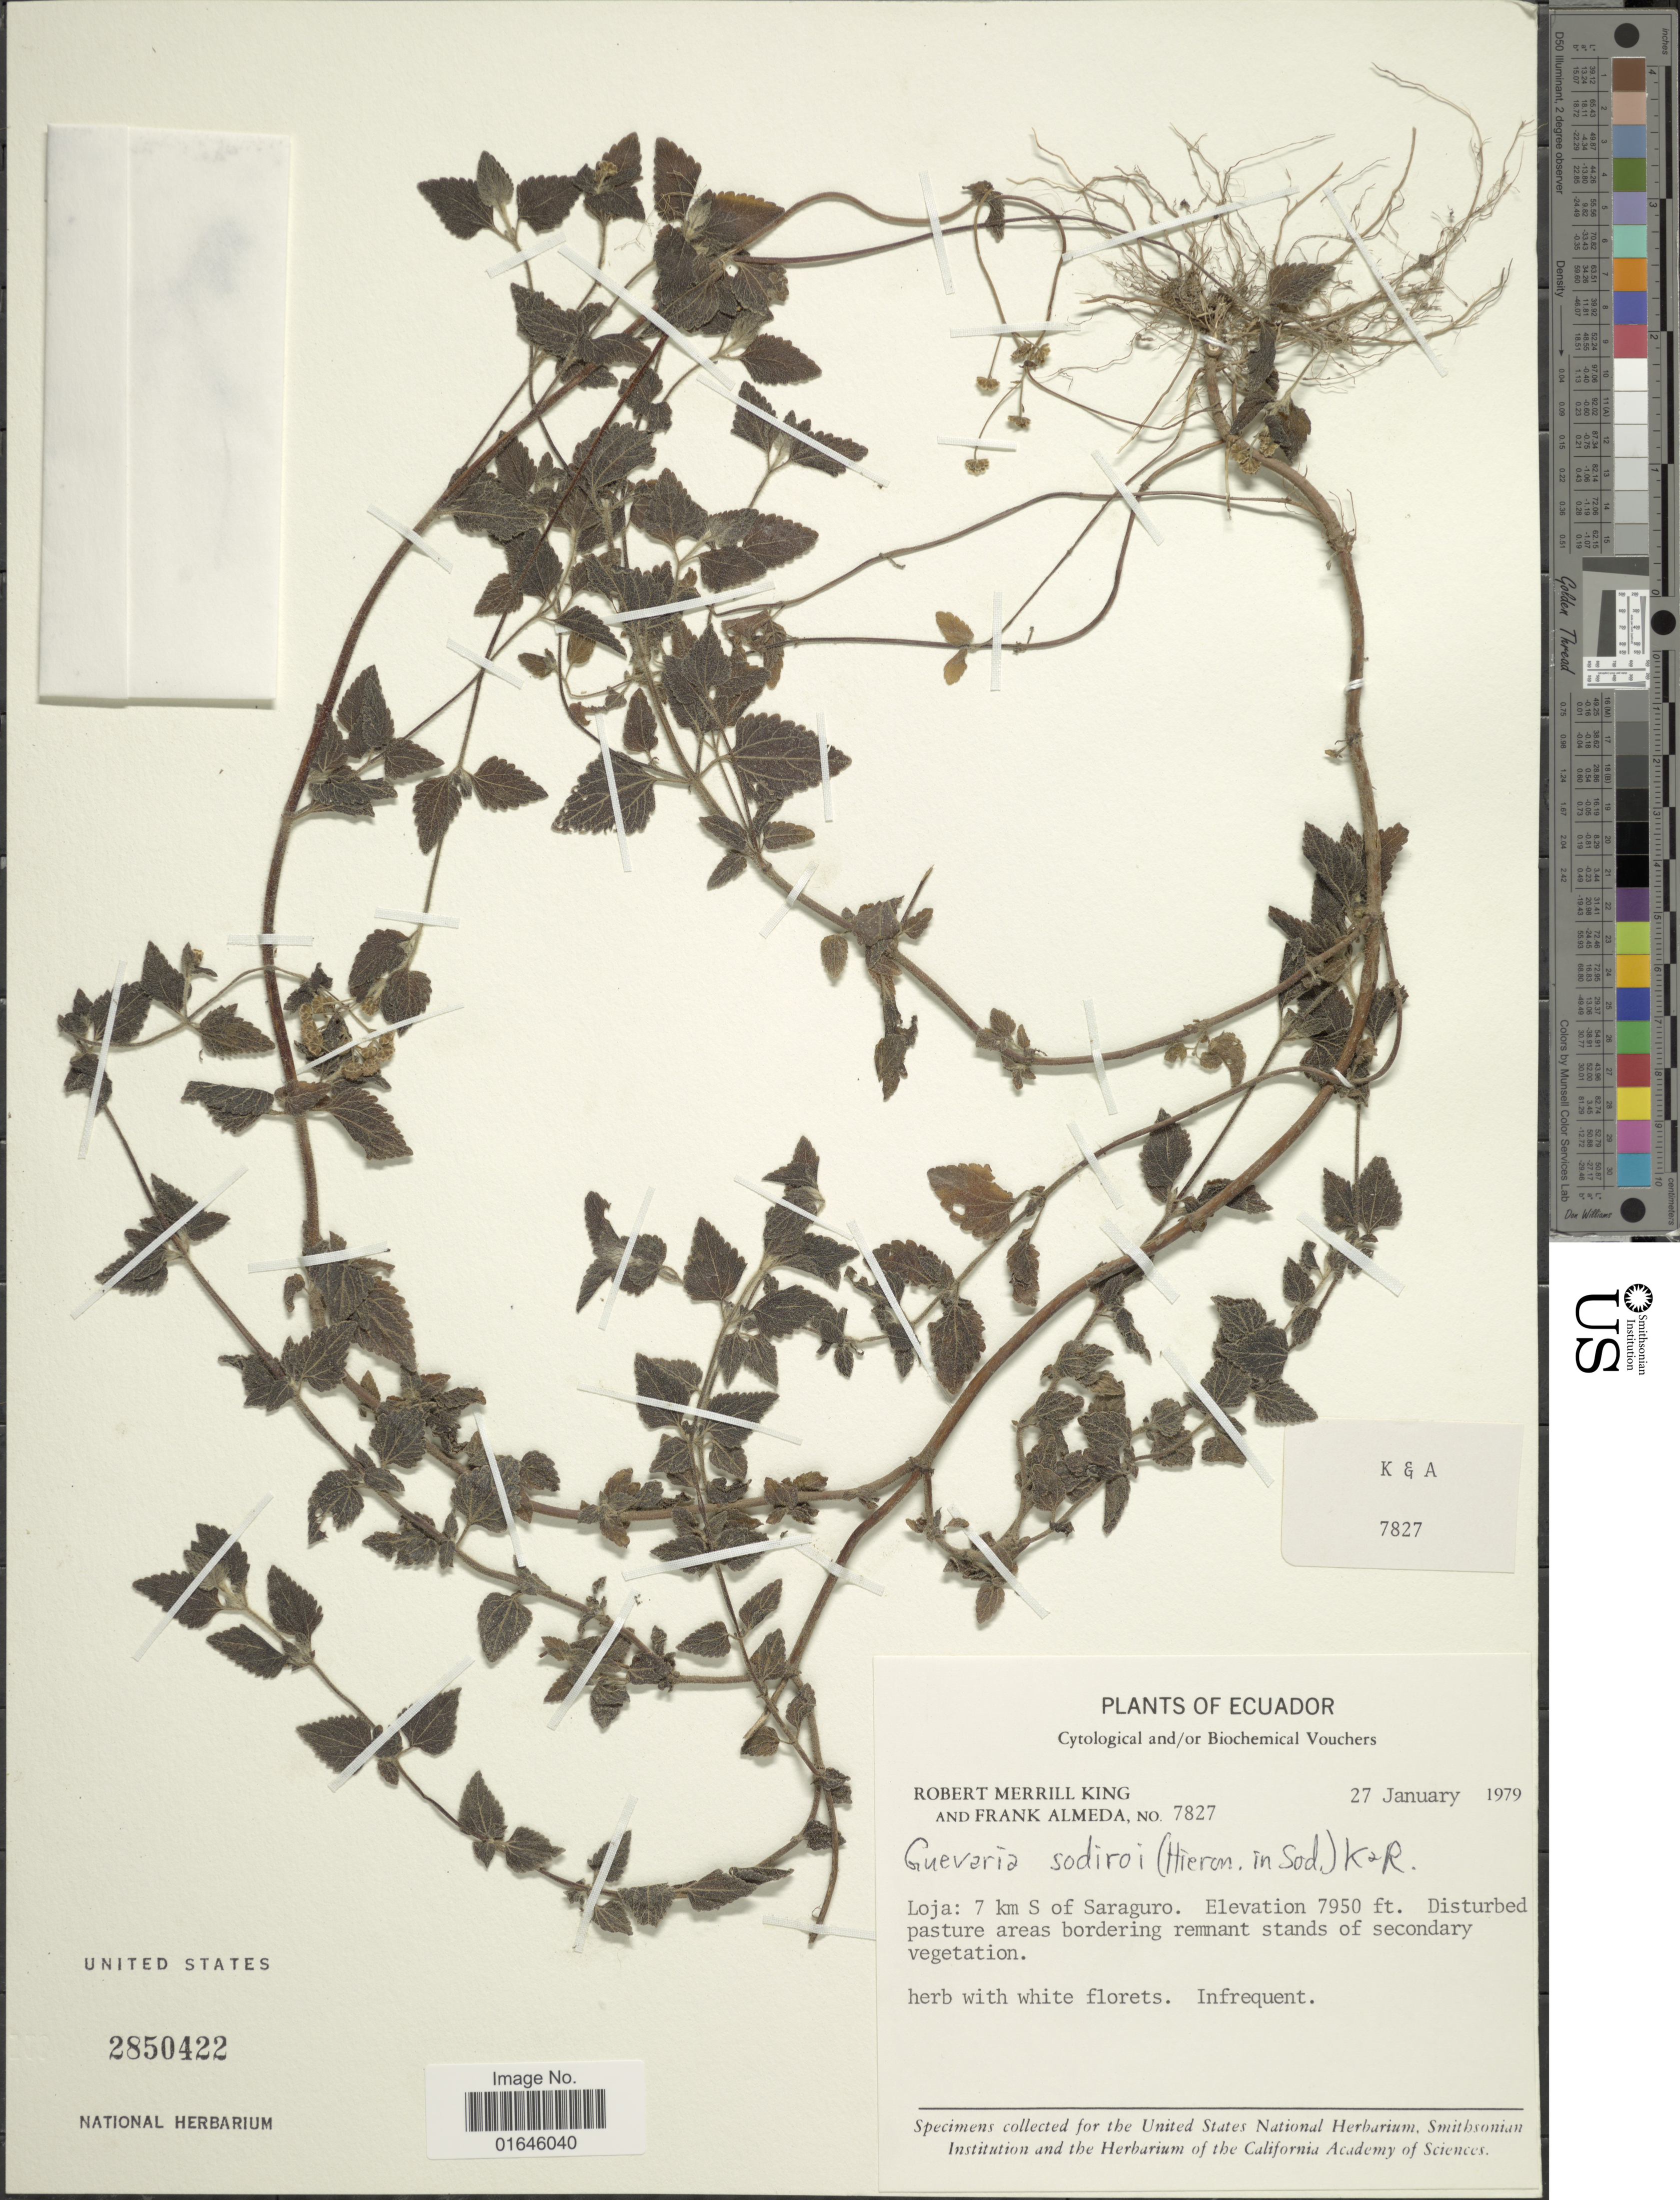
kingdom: Plantae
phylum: Tracheophyta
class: Magnoliopsida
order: Asterales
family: Asteraceae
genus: Guevaria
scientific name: Guevaria alvaroi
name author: R.M. King & H. Rob.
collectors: R. M. King & F. Almeda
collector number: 7827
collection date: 1979-01-27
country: Ecuador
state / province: Loja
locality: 7 km S of Saragura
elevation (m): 2423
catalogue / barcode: US 2850422